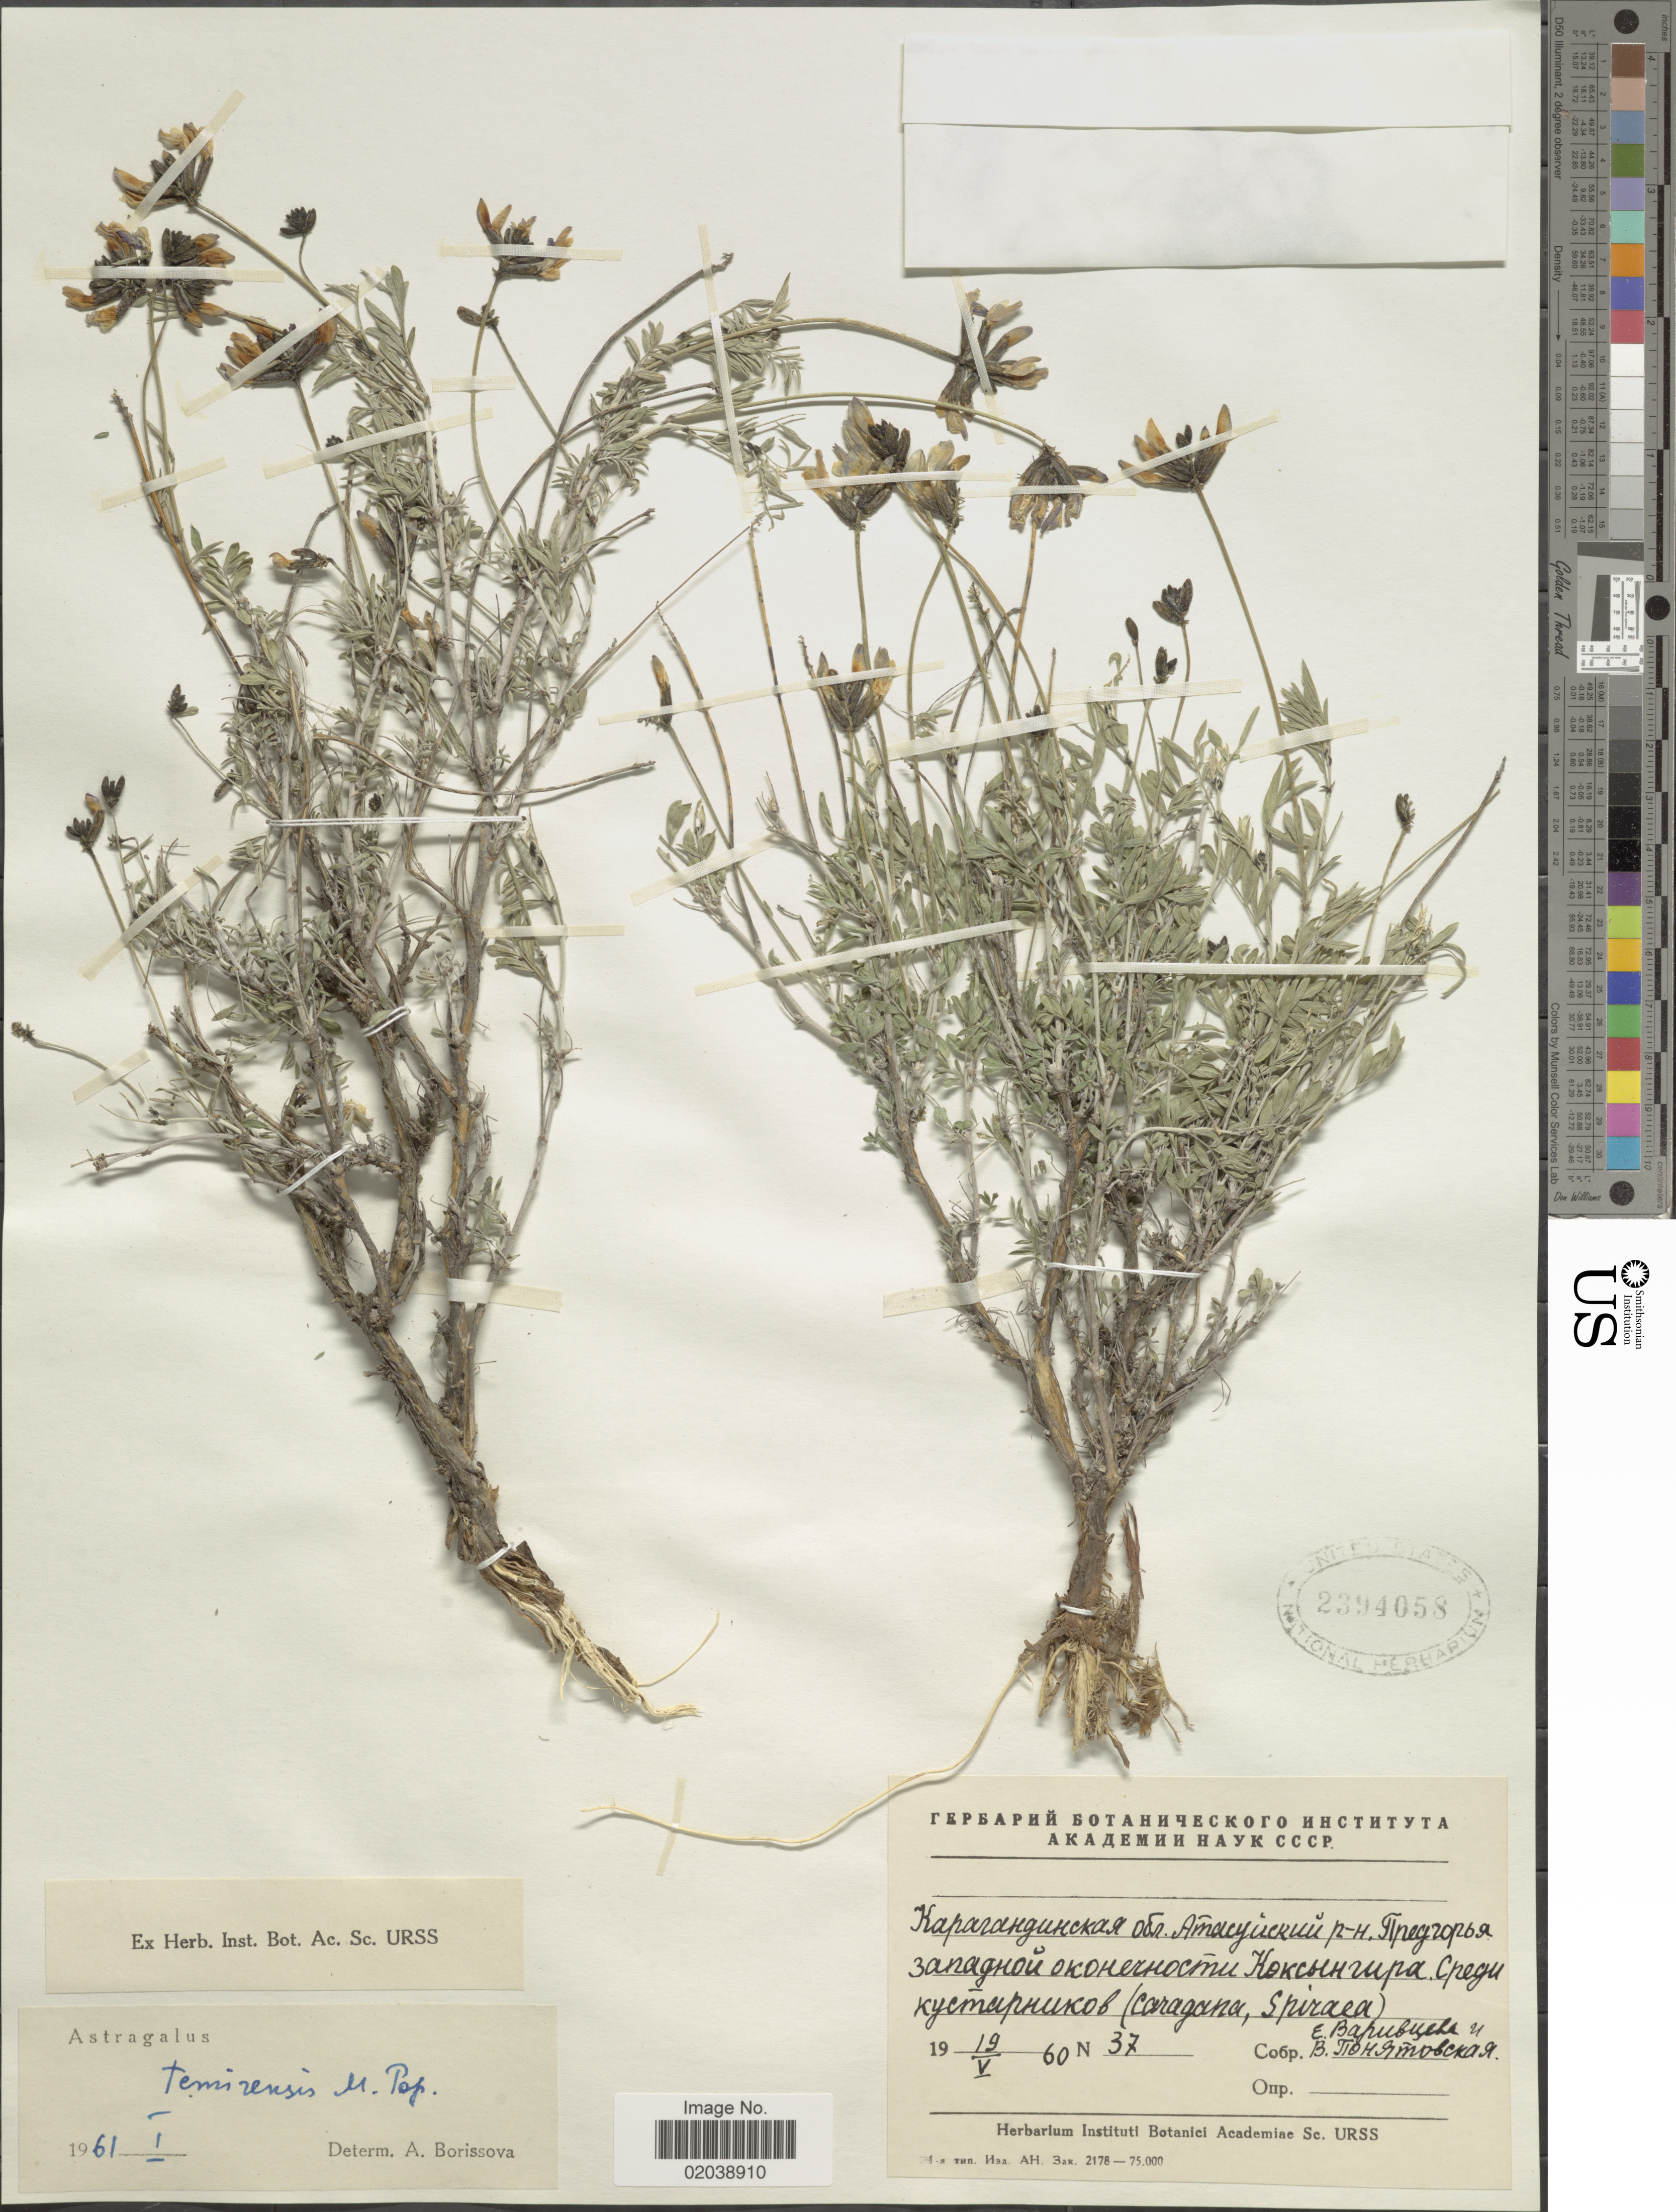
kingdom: Plantae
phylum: Tracheophyta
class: Magnoliopsida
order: Fabales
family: Fabaceae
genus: Astragalus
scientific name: Astragalus temirensis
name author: Popov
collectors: E. Varivtseva & V. Ponyatovskaya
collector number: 37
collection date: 1960-05-19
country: Kazakhstan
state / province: Qaraghandy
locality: Atasu District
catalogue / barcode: US 2394058